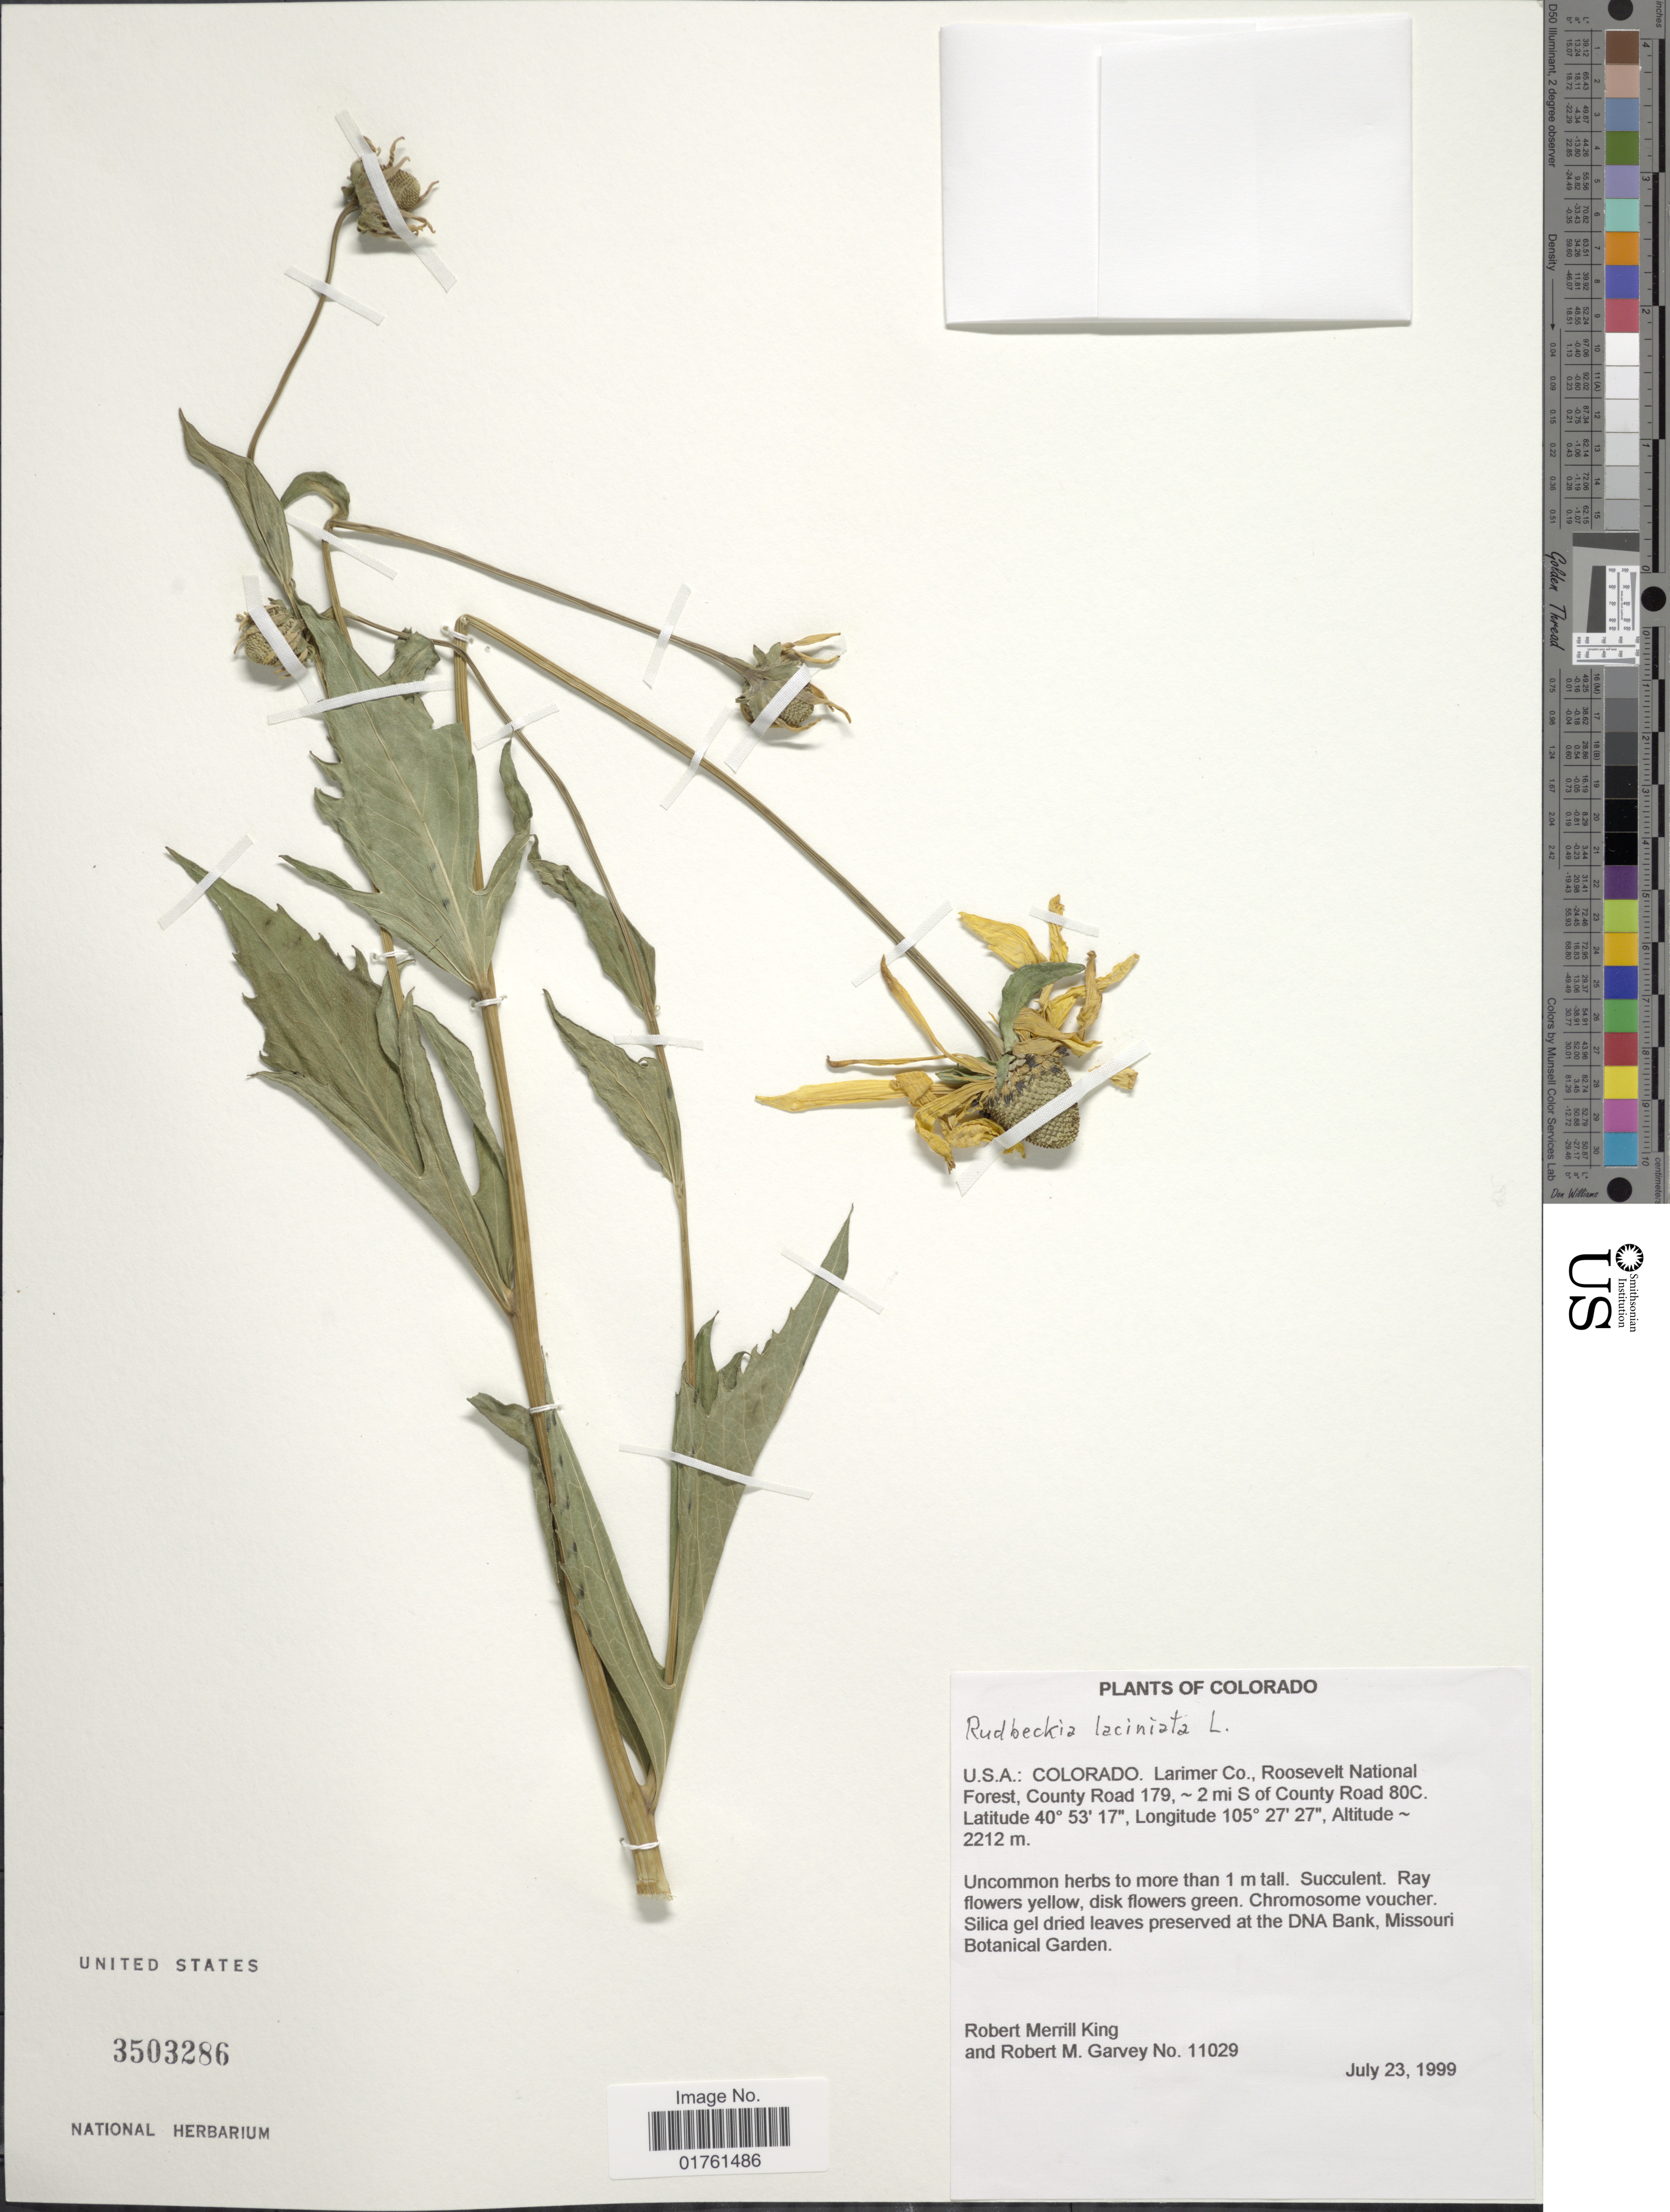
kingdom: Plantae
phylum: Tracheophyta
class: Magnoliopsida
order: Asterales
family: Asteraceae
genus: Rudbeckia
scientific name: Rudbeckia laciniata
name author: L.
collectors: R. M. King & R. Garvey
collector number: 11029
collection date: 1999-07-23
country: United States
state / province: Colorado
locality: Larimer Co., Roosevelt National Forest, County Road 179 2 mi S of County Road 80C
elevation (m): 2212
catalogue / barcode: US 3503286